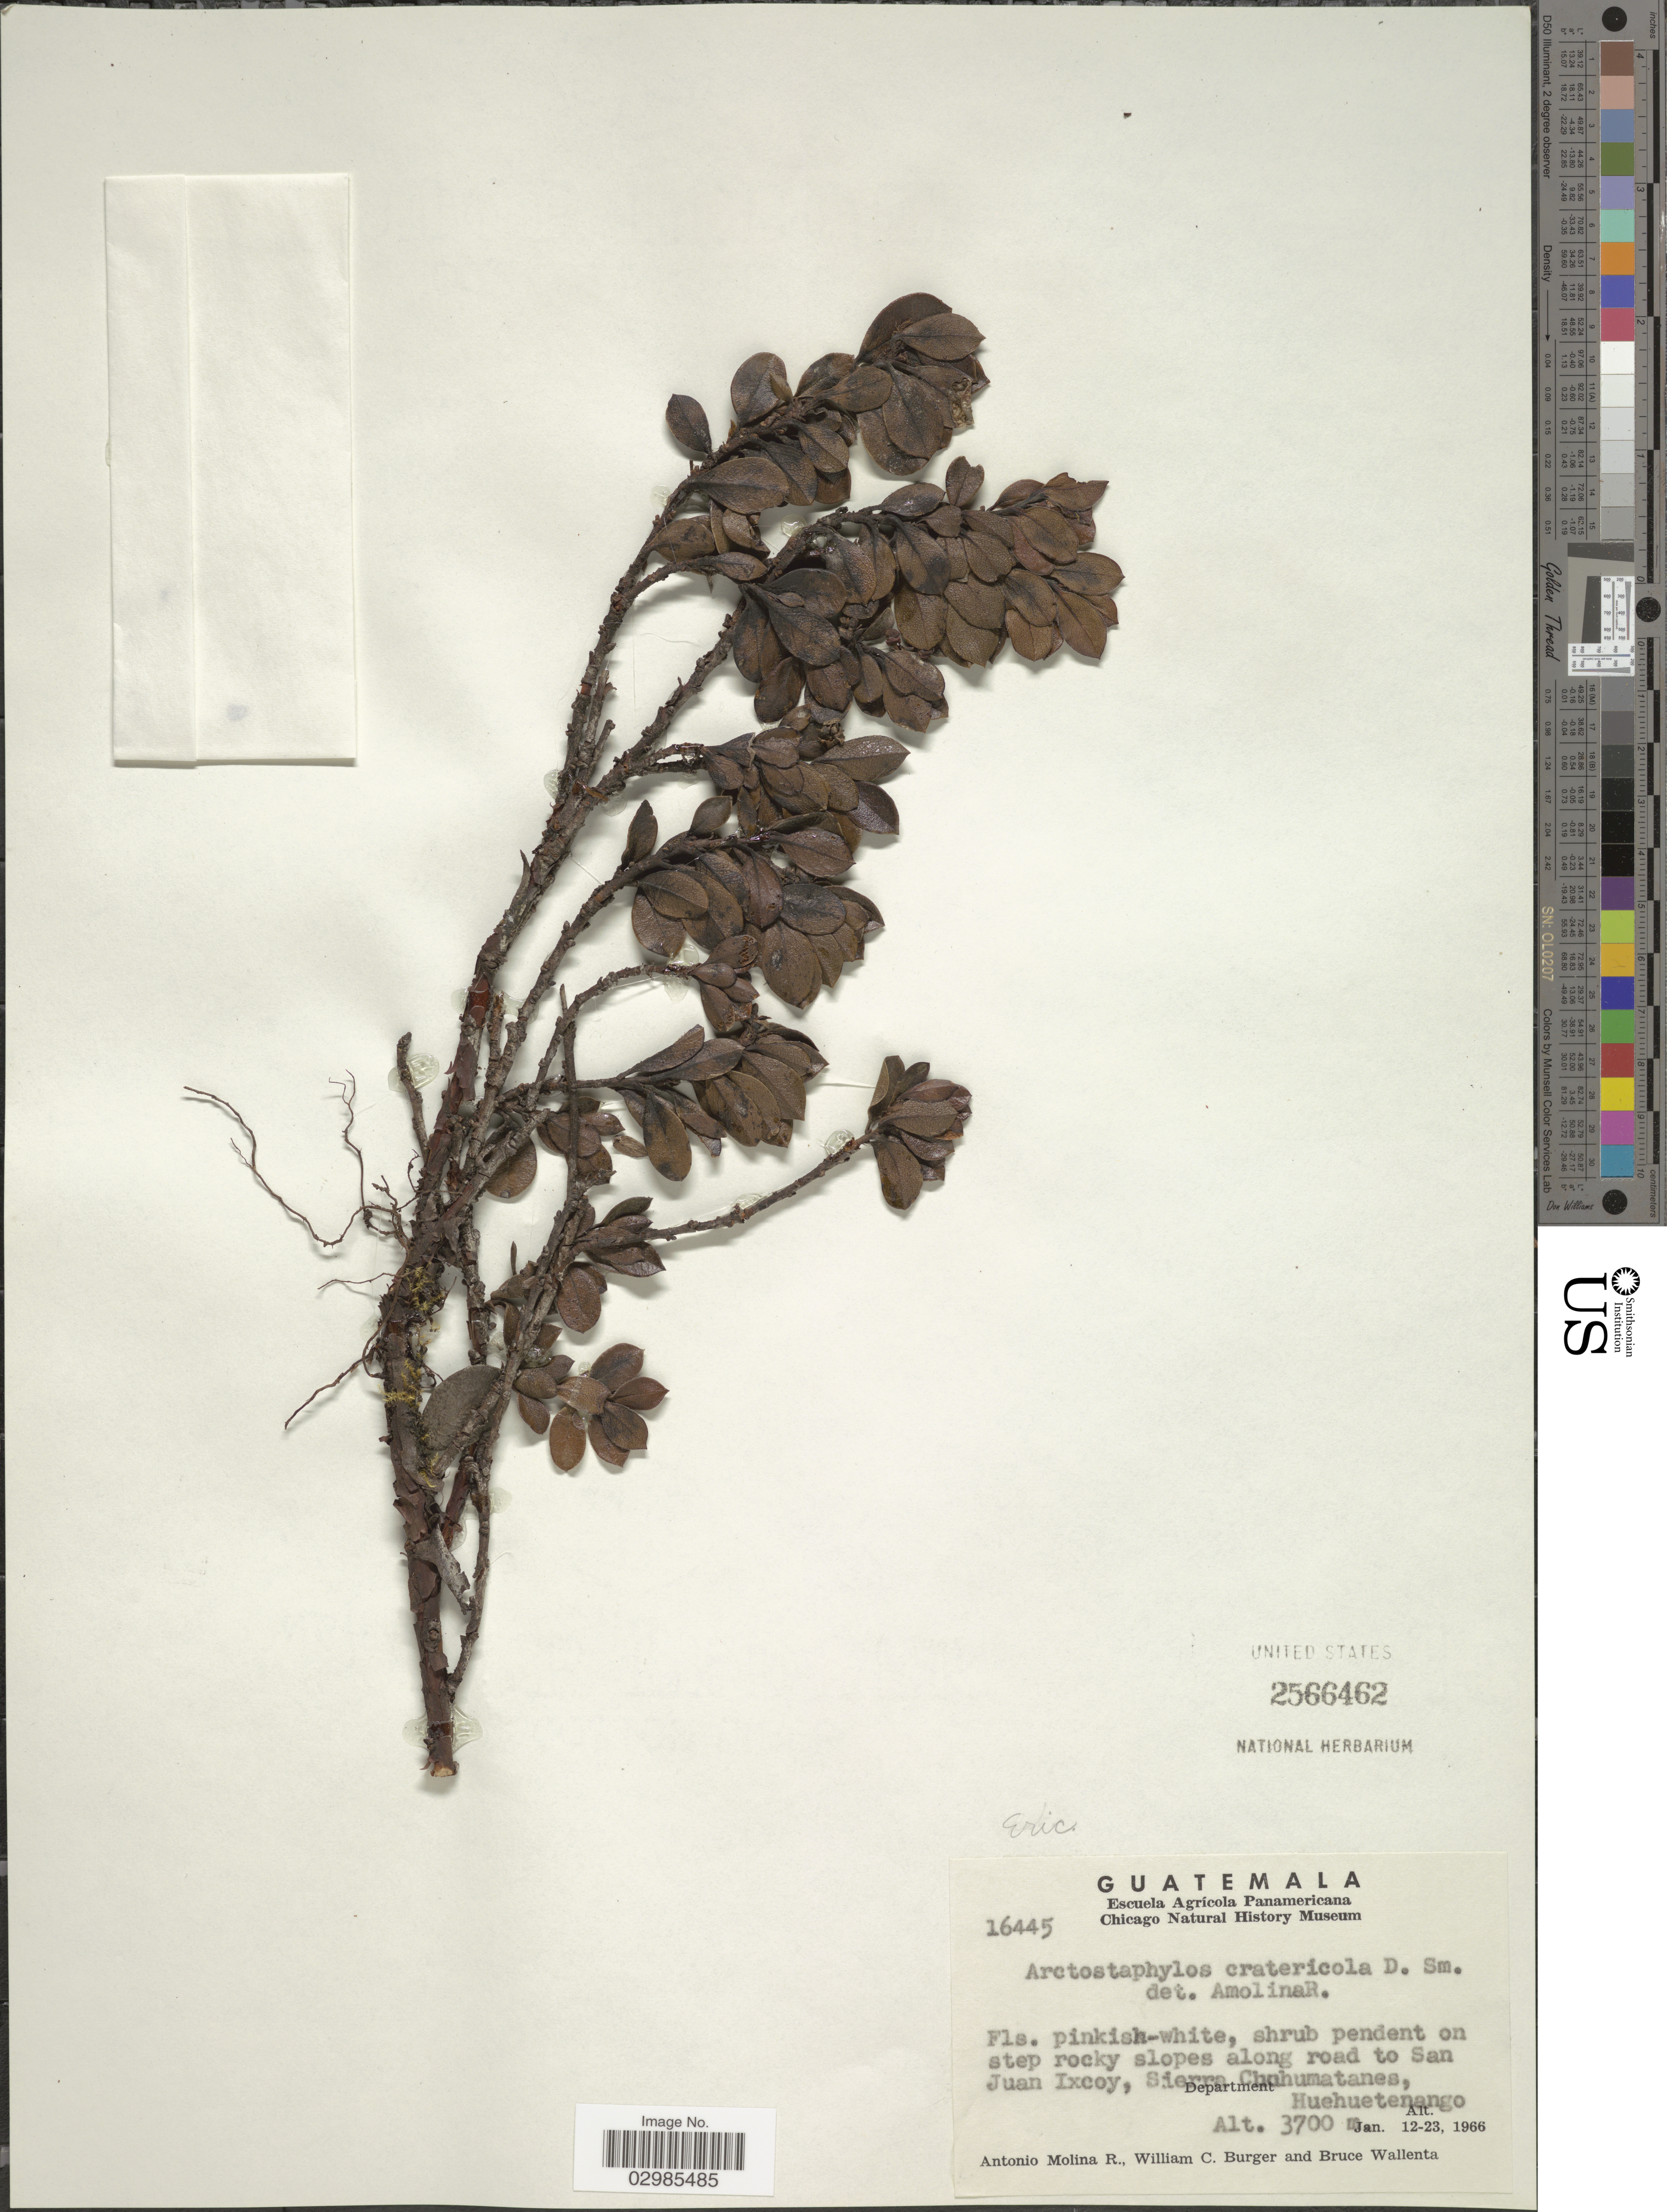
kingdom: Plantae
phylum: Tracheophyta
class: Magnoliopsida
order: Ericales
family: Ericaceae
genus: Arctostaphylos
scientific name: Arctostaphylos uva-ursi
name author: (L.) Spreng.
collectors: A. Molina R., W. Burger & B. Wallenta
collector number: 16445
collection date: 1966-01-12/1966-01-23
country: Guatemala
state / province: Huehuetenango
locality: On step rocky slopes along road to San Juan Ixcoy, Sierra Chuhumatanes, Department of Huehuetenango.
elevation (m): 3700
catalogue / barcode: US 2566462